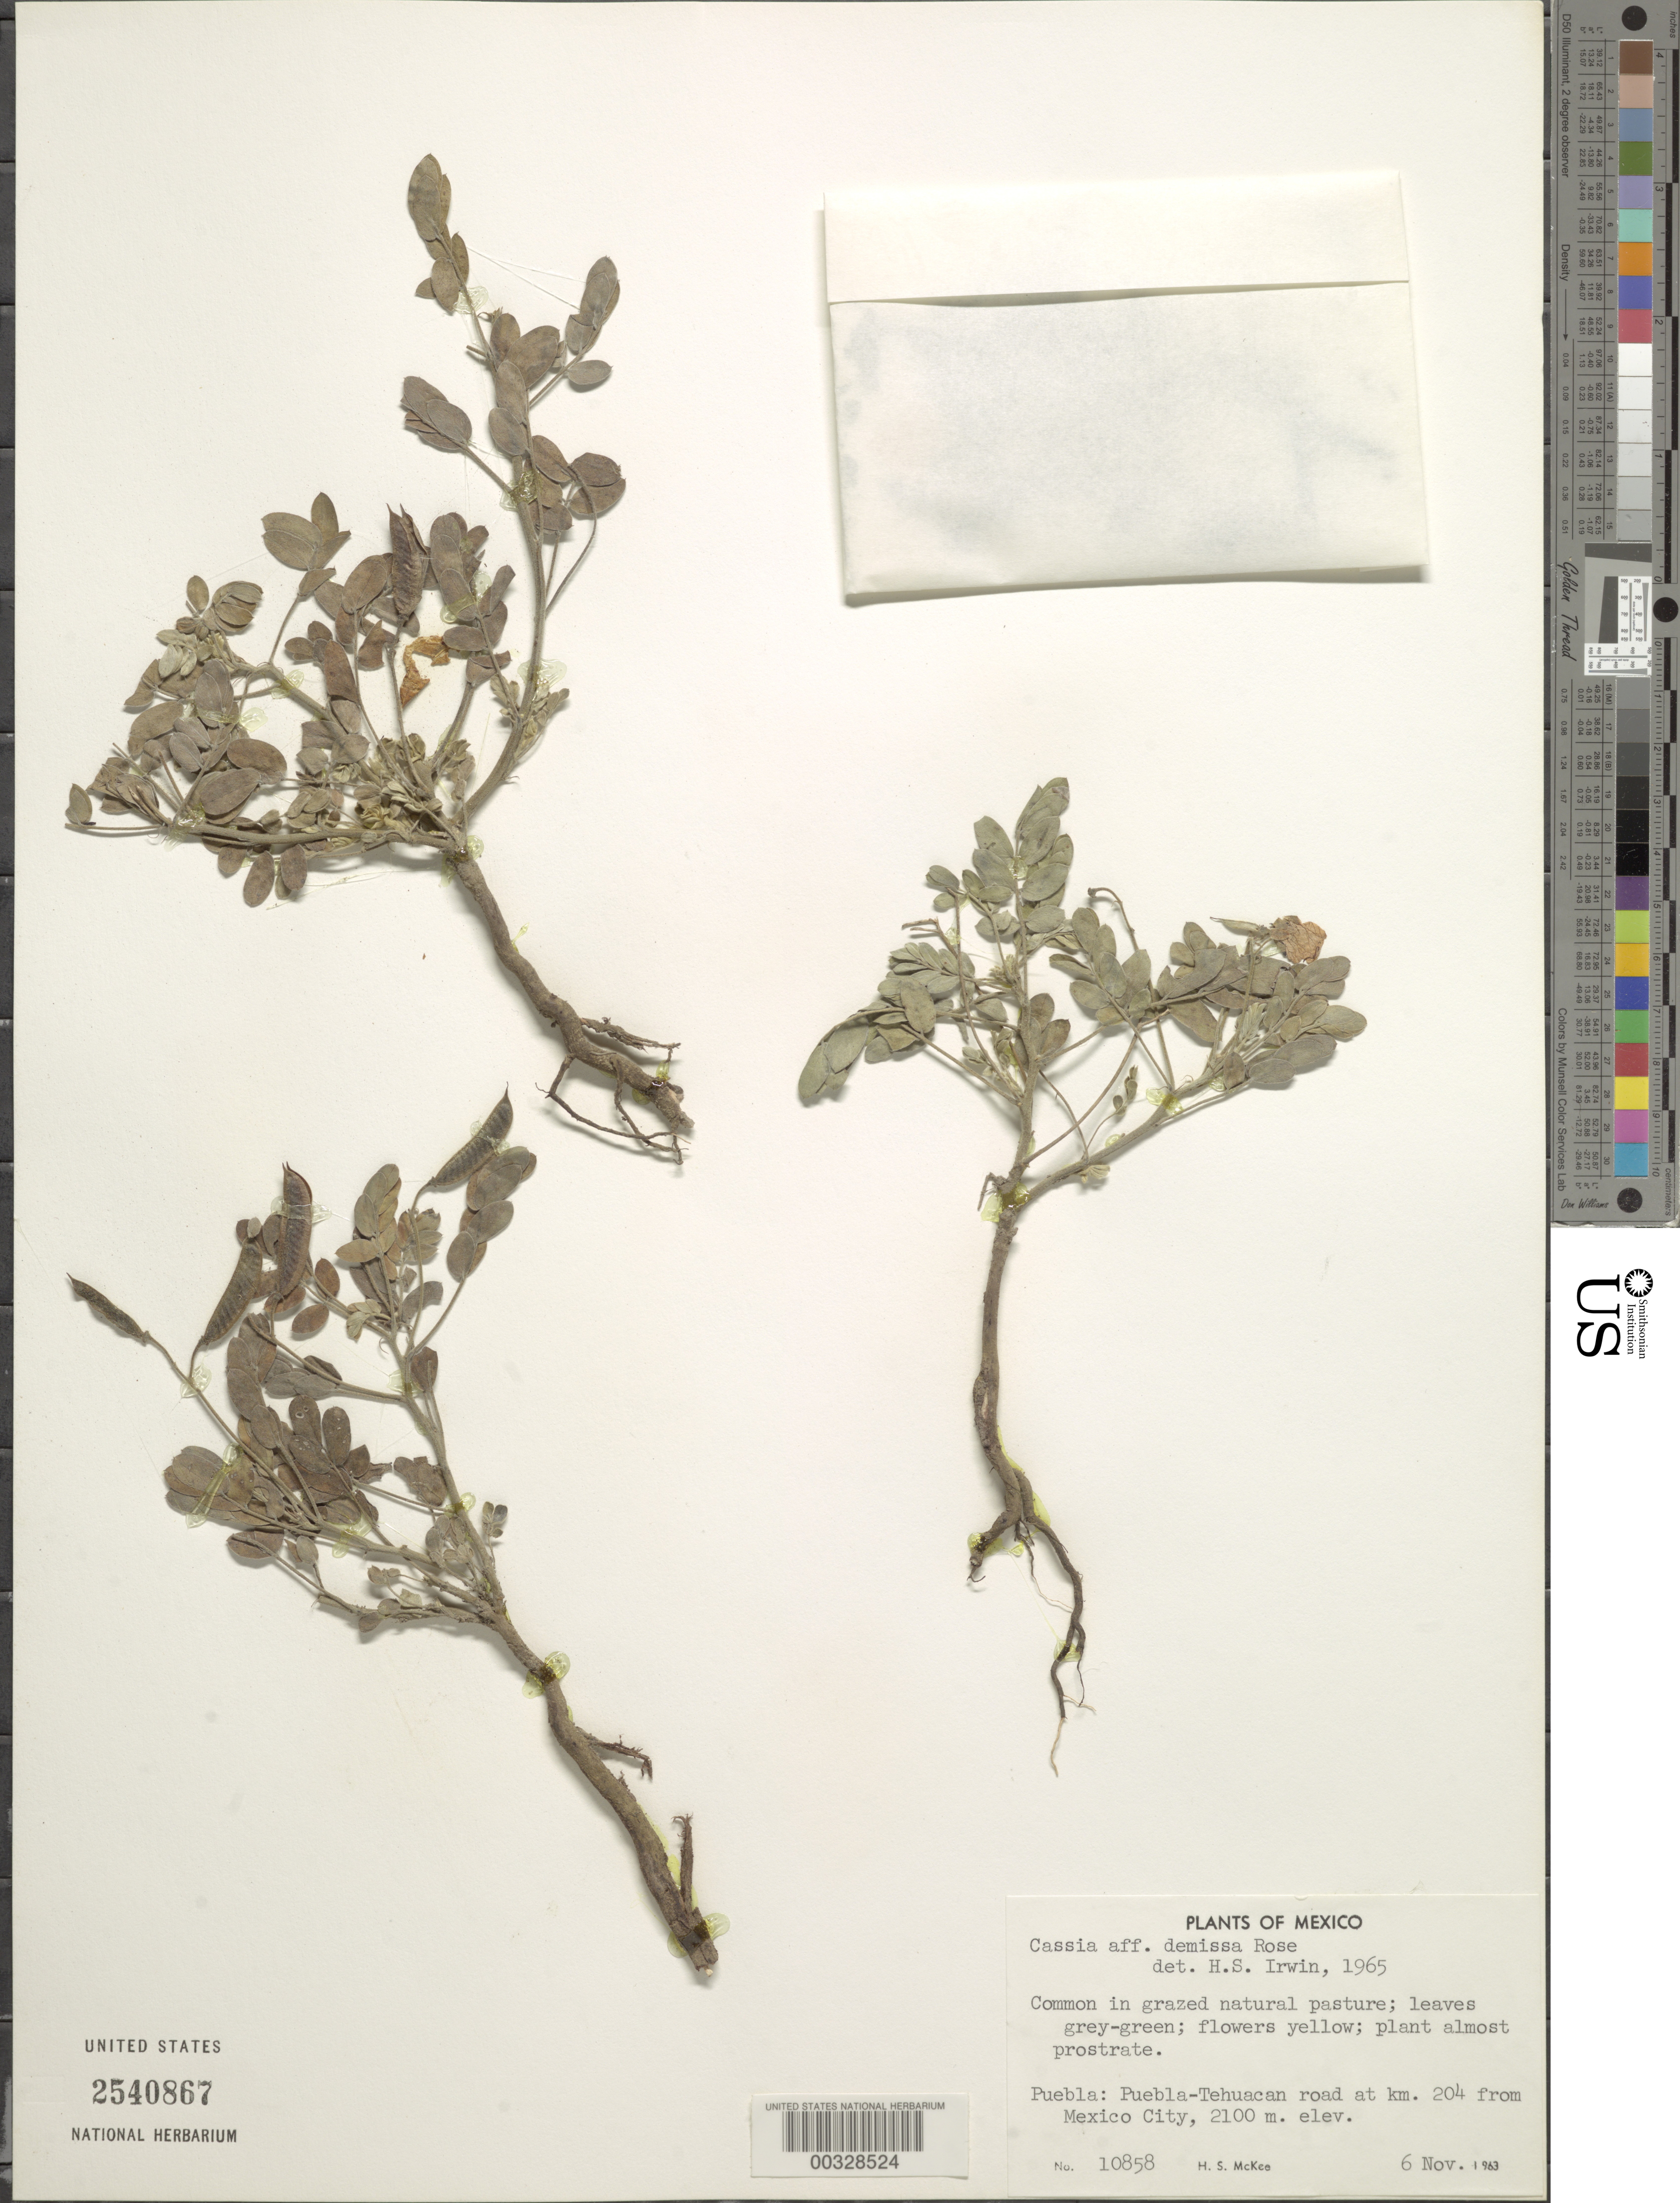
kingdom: Plantae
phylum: Tracheophyta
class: Magnoliopsida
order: Fabales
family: Fabaceae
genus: Senna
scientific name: Senna demissa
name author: (Rose) H.S. Irwin & Barneby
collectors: H. S. MacKee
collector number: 10858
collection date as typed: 06 Nov 1963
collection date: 1963-11-06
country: Mexico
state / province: Puebla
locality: Puebla-Tehuacan road at km 204 from Mexico City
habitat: In grazed natural pasture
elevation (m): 2100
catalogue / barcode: US 2540867